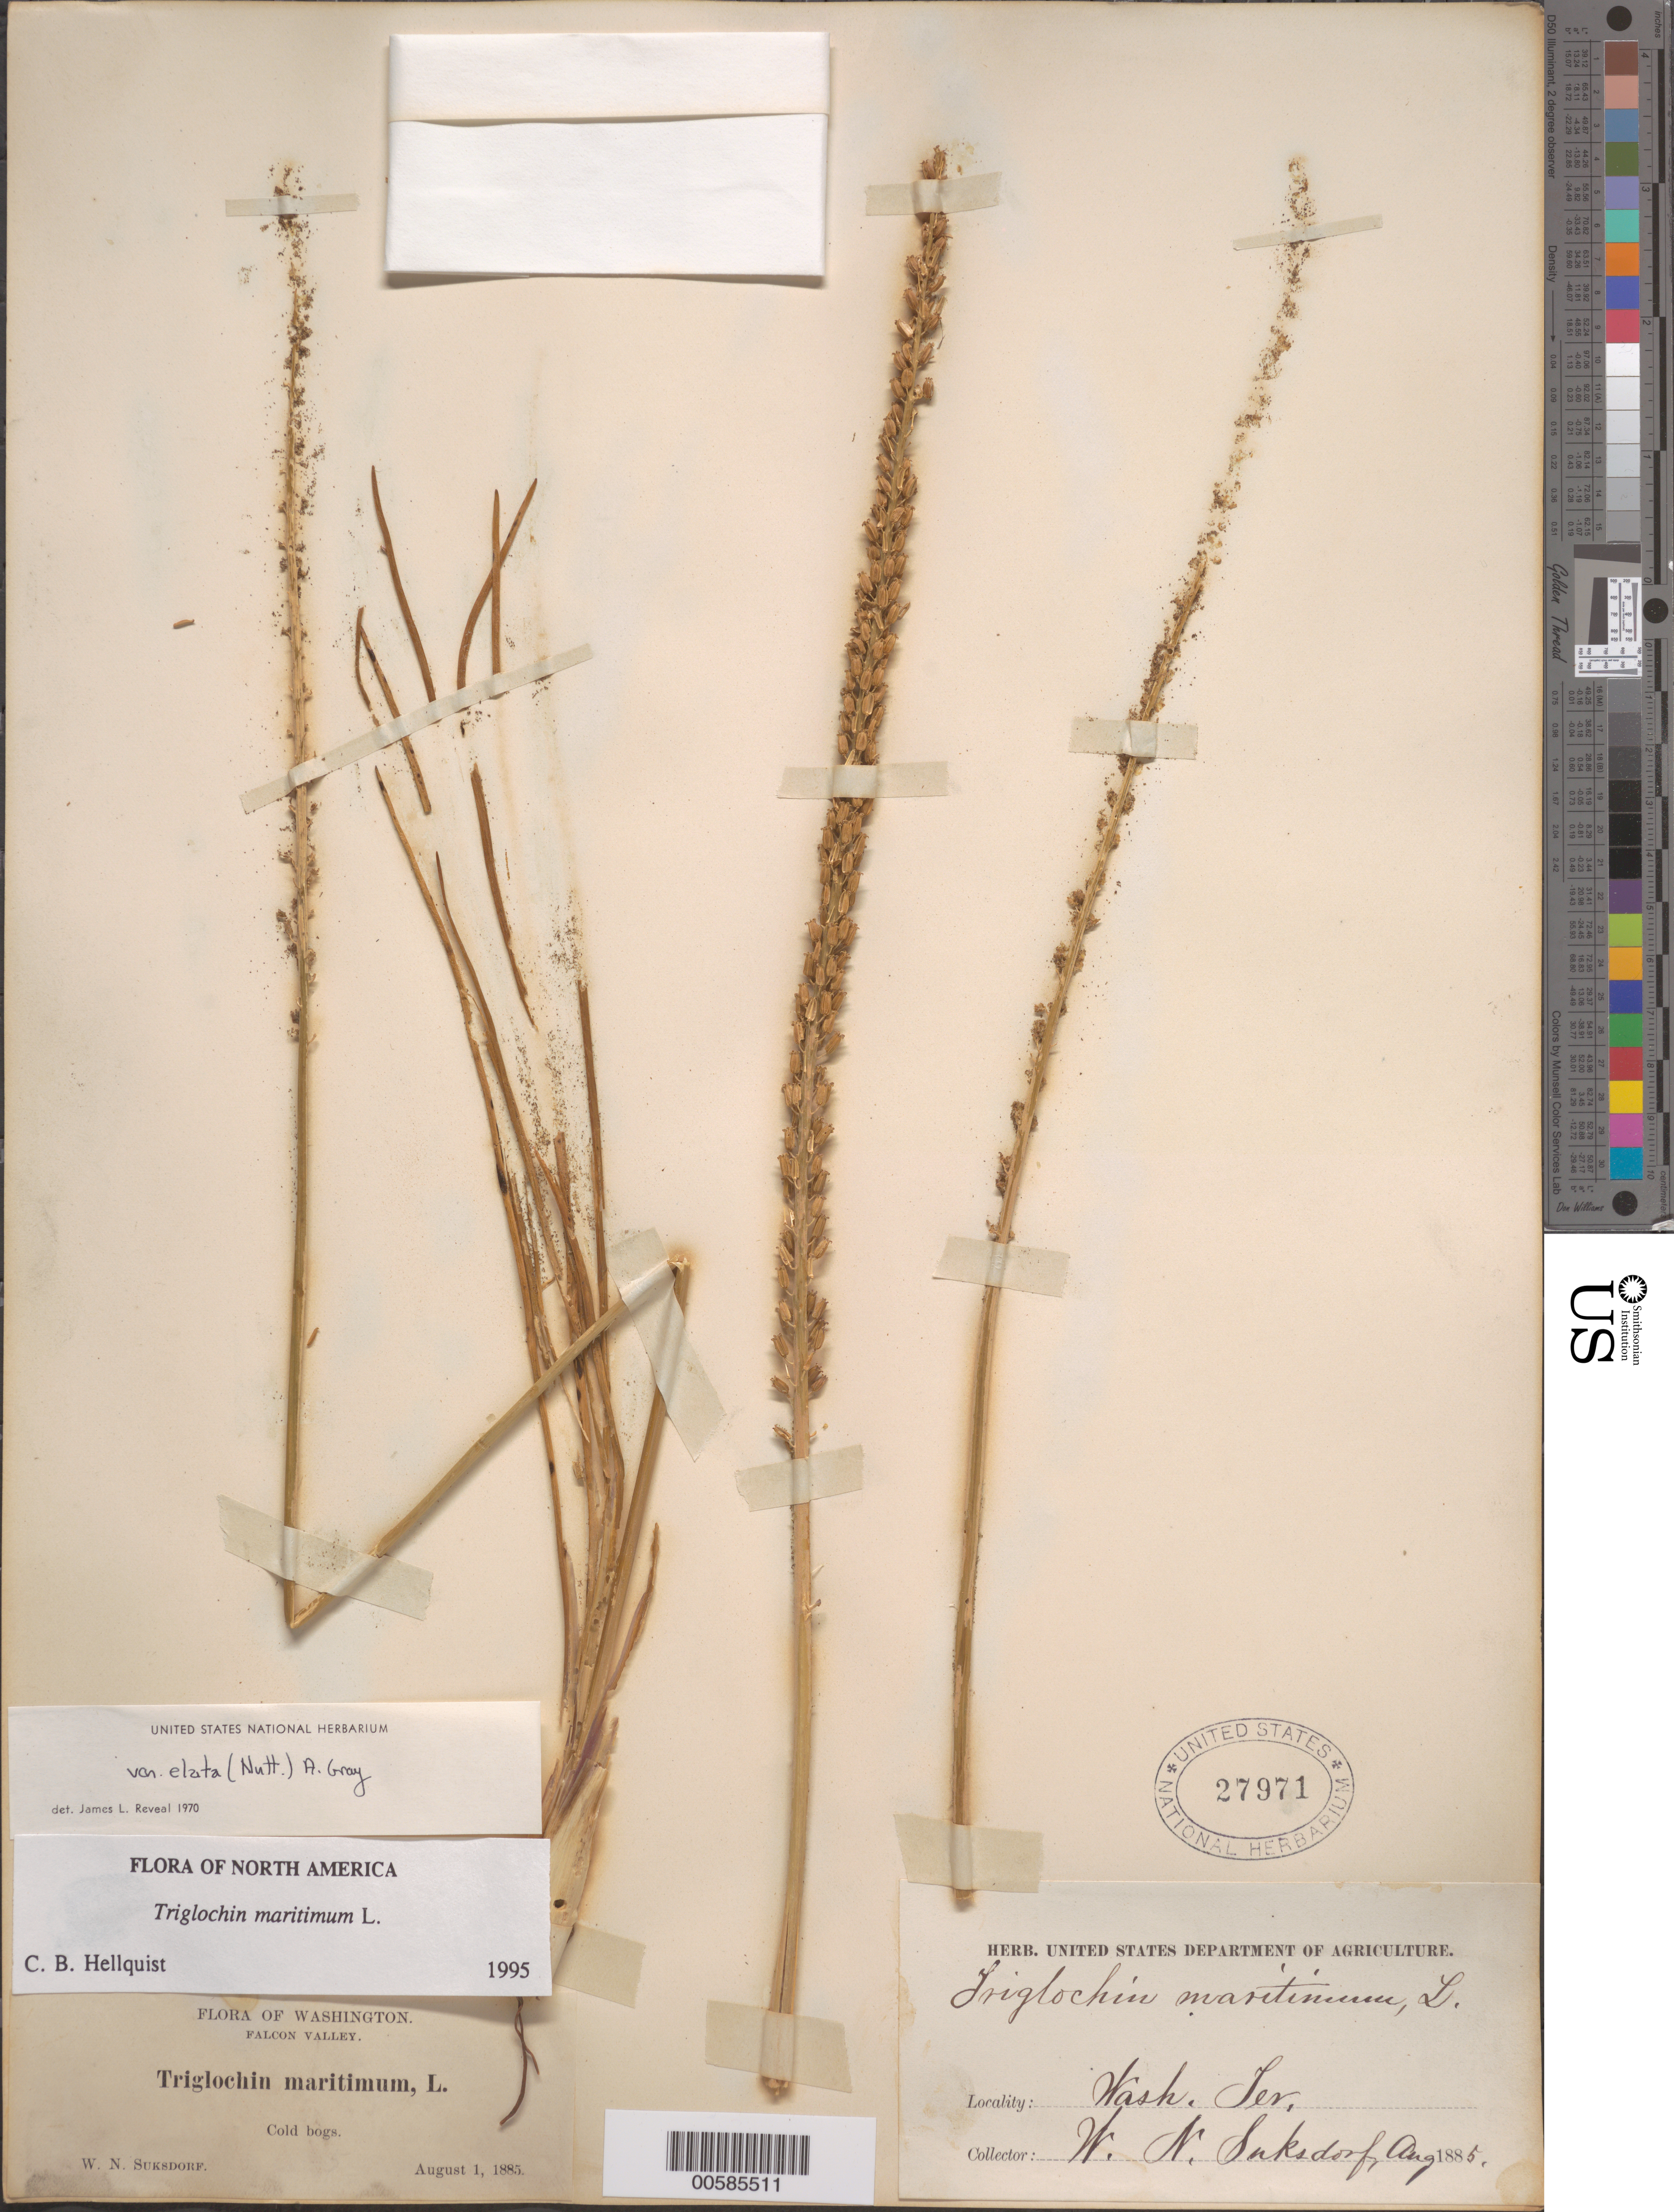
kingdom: Plantae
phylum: Tracheophyta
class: Liliopsida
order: Alismatales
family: Juncaginaceae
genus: Triglochin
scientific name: Triglochin maritima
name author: L.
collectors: W. N. Suksdorf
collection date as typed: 01 Aug 1885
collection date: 1885-08-01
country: United States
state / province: Washington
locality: Falcon Valley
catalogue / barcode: US 27971